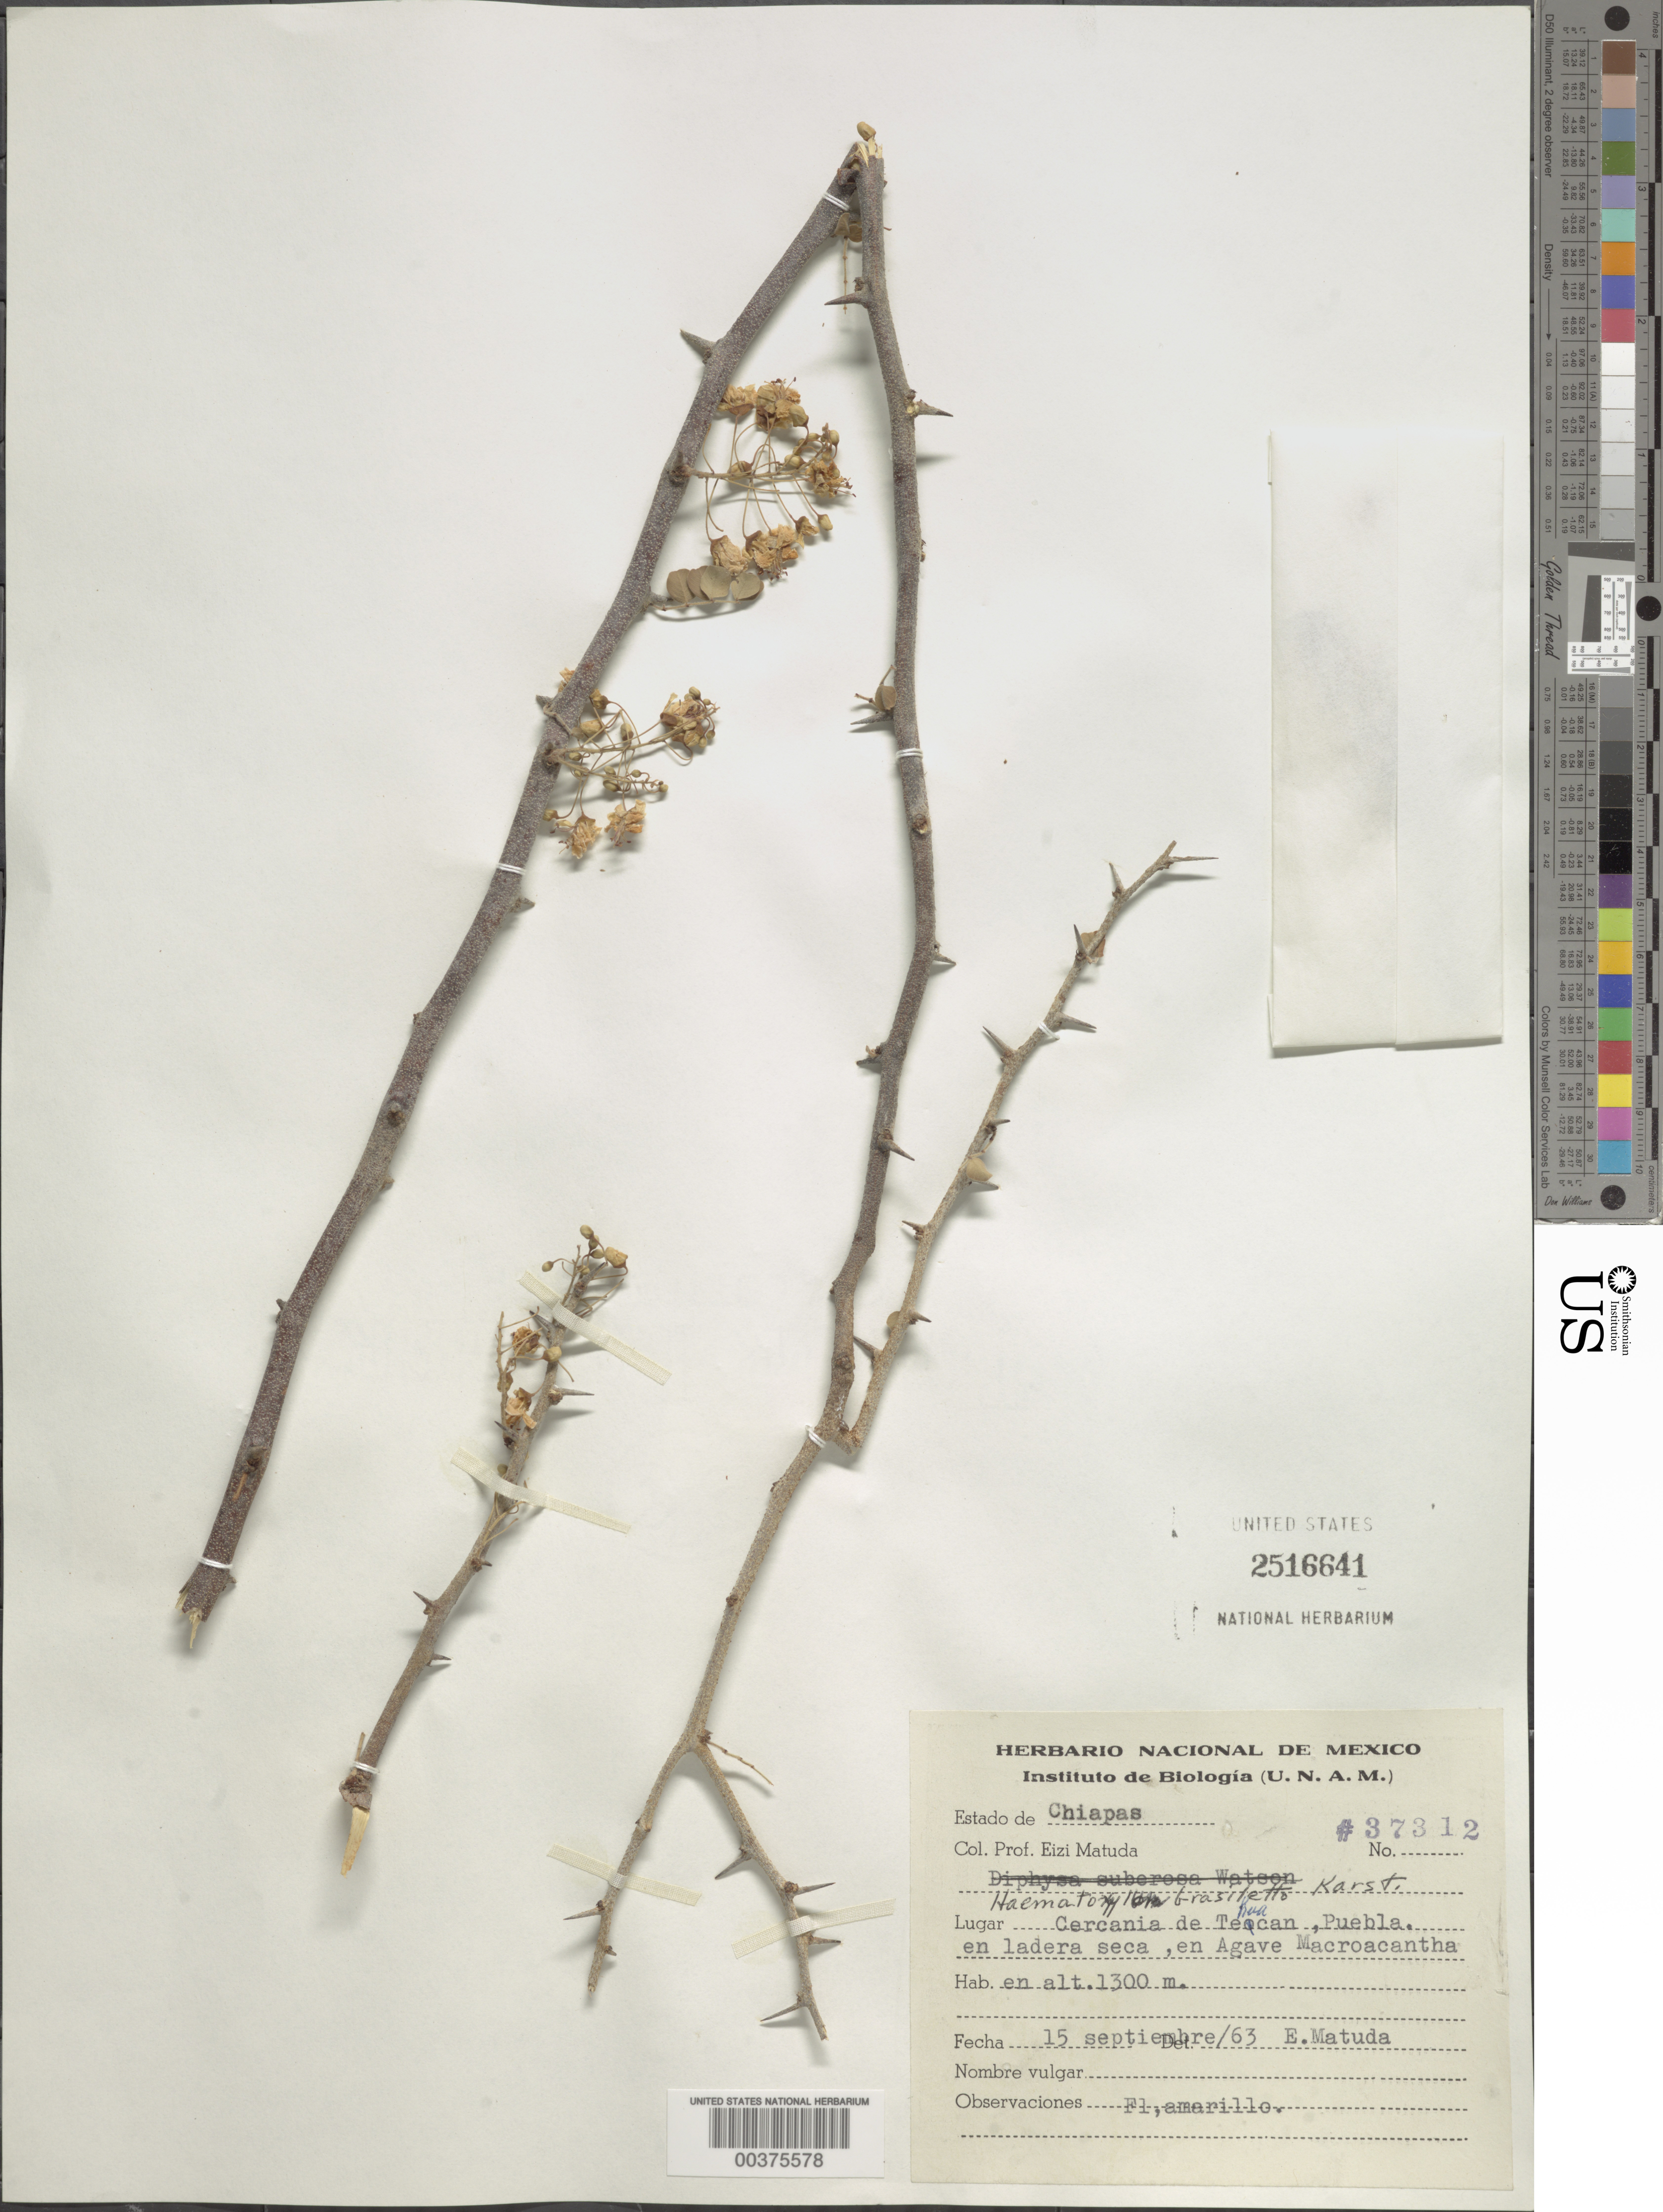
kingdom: Plantae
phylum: Tracheophyta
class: Magnoliopsida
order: Fabales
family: Fabaceae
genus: Haematoxylum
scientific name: Haematoxylum brasiletto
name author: H. Karst.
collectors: E. Matuda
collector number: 37312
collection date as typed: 15 Sep 1963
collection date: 1963-09-15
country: Mexico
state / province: Chiapas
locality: Cercania de Tehuacán, Puebla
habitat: En ladera seca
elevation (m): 1300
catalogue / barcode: US 2516641